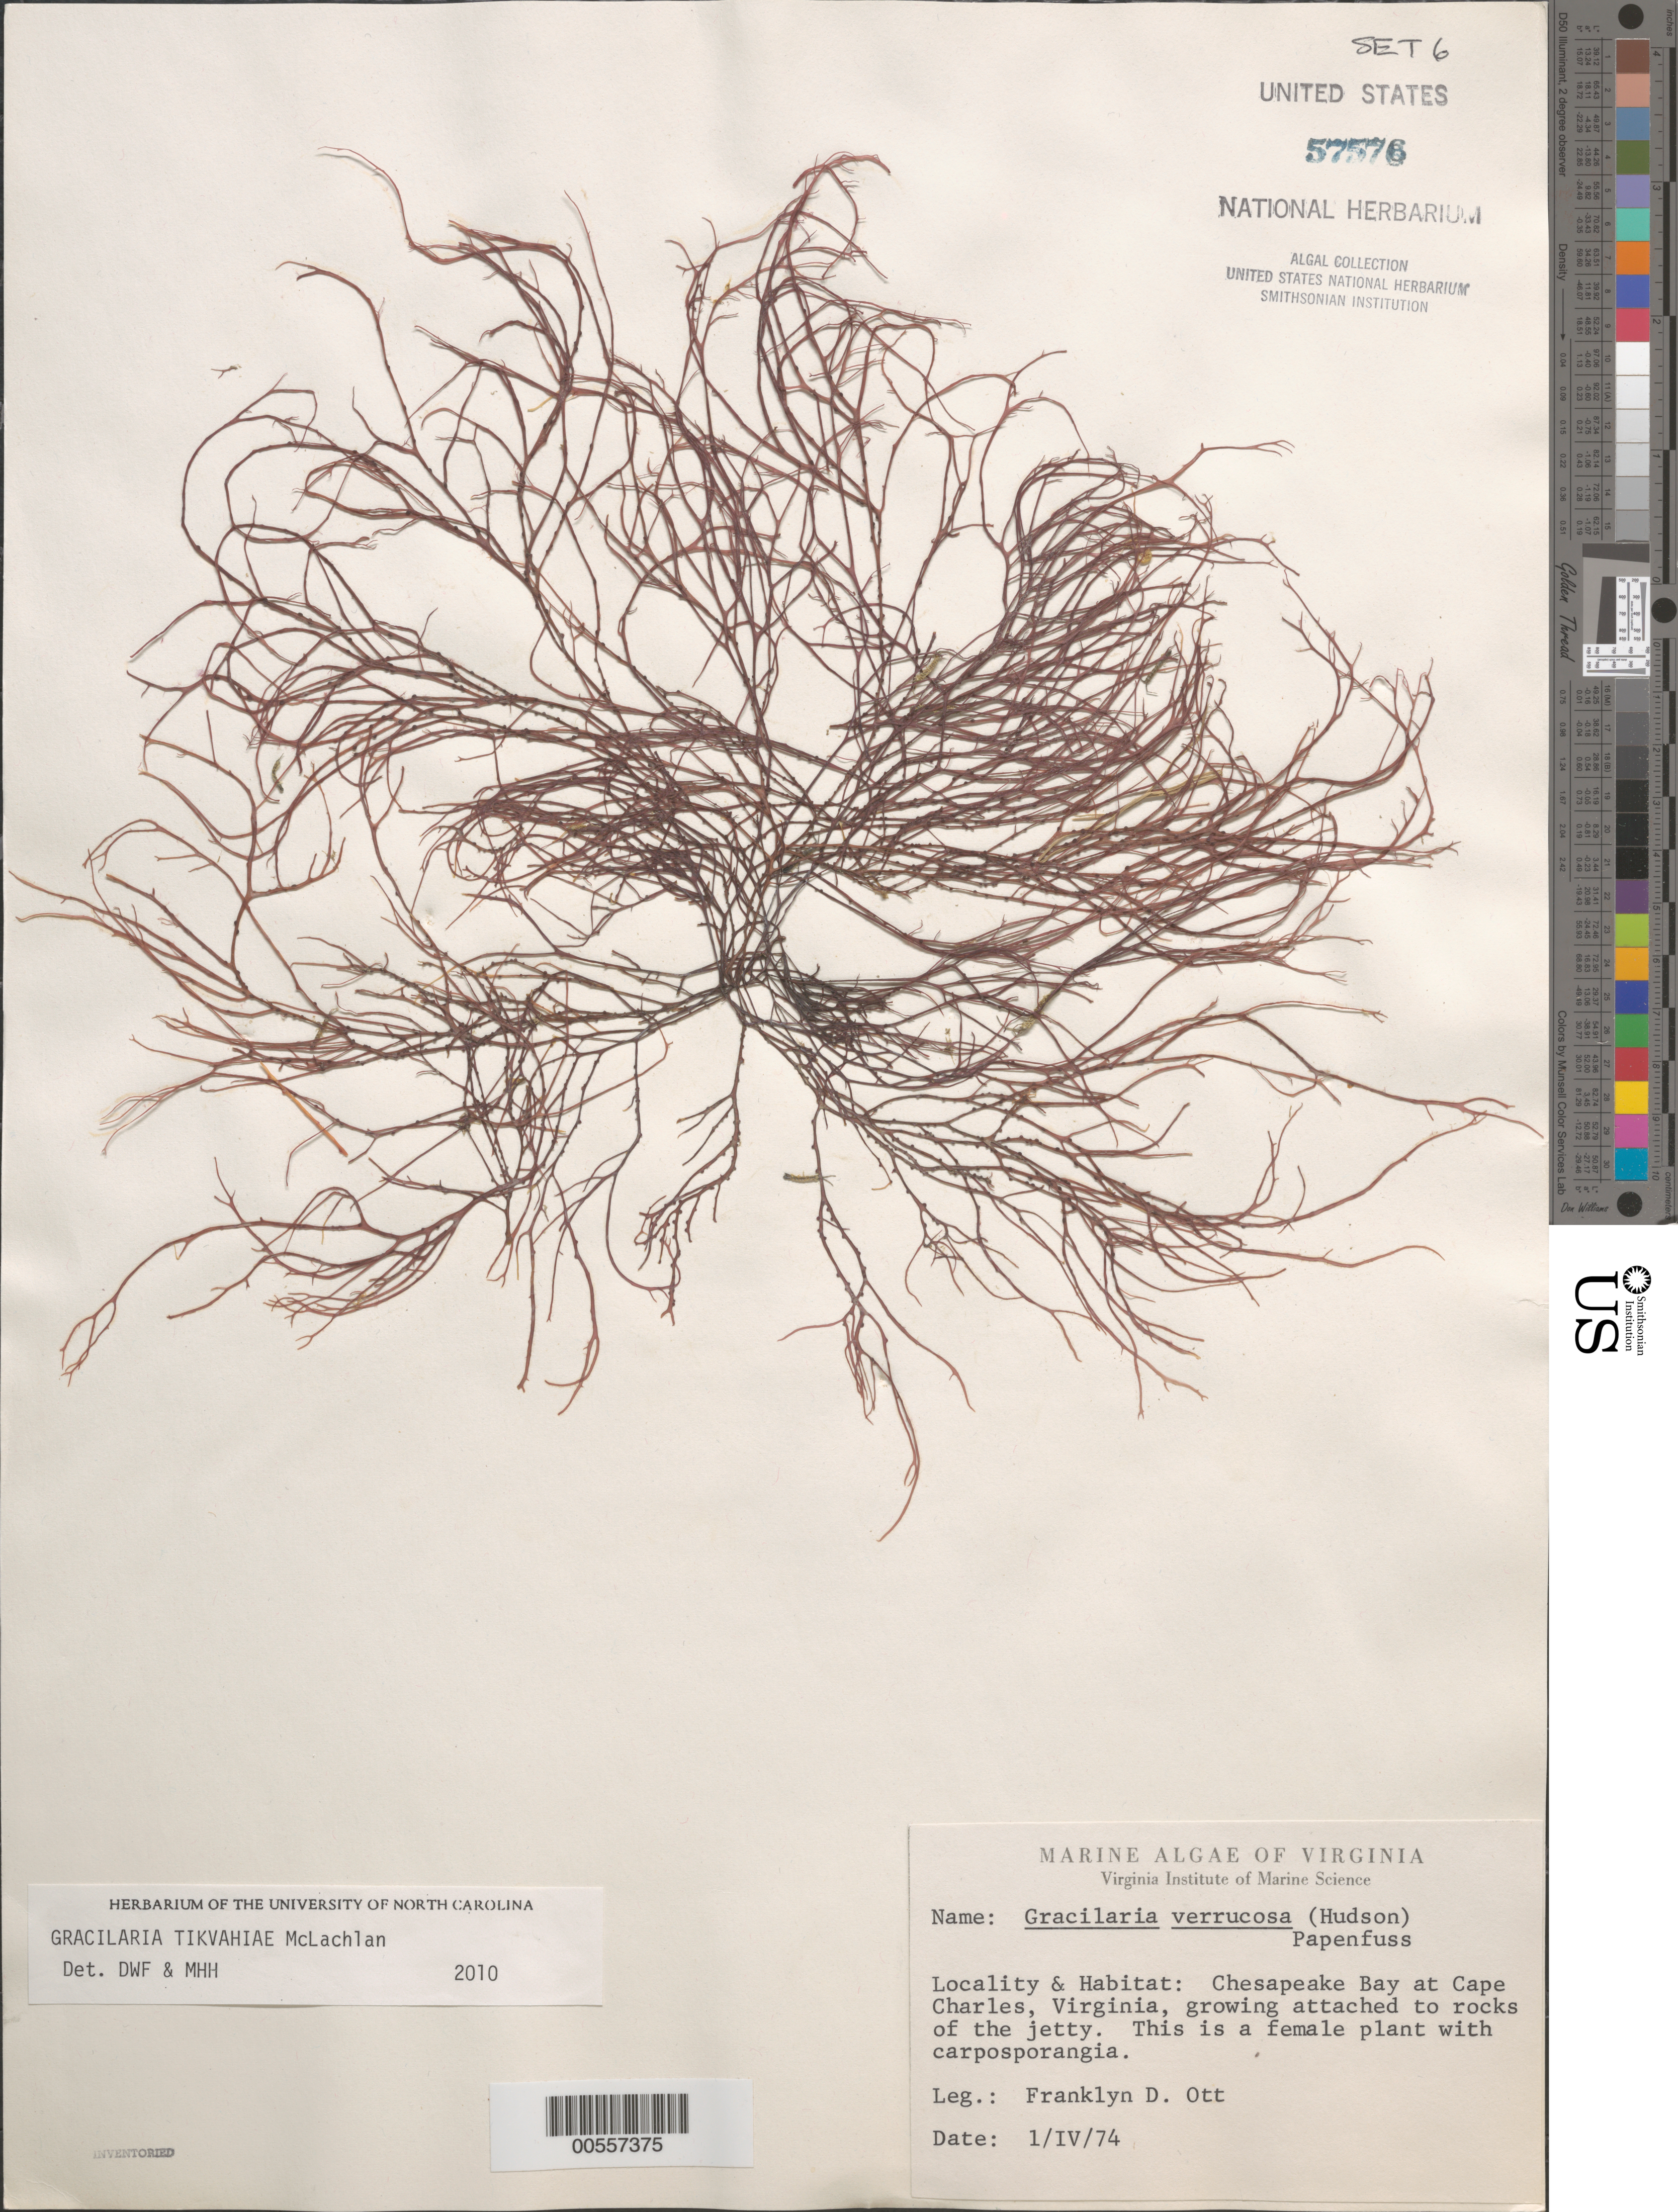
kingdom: Plantae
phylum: Rhodophyta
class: Florideophyceae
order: Gracilariales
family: Gracilariaceae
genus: Gracilaria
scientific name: Gracilaria tikvahiae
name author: McLachlan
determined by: Freshwater, D. W.; Hommersand, M. H.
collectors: F. Ott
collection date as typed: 01 Apr 1974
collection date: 1974-04-01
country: United States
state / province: Virginia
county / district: Northampton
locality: Cape Charles, Chesapeake Bay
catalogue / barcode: US 57576